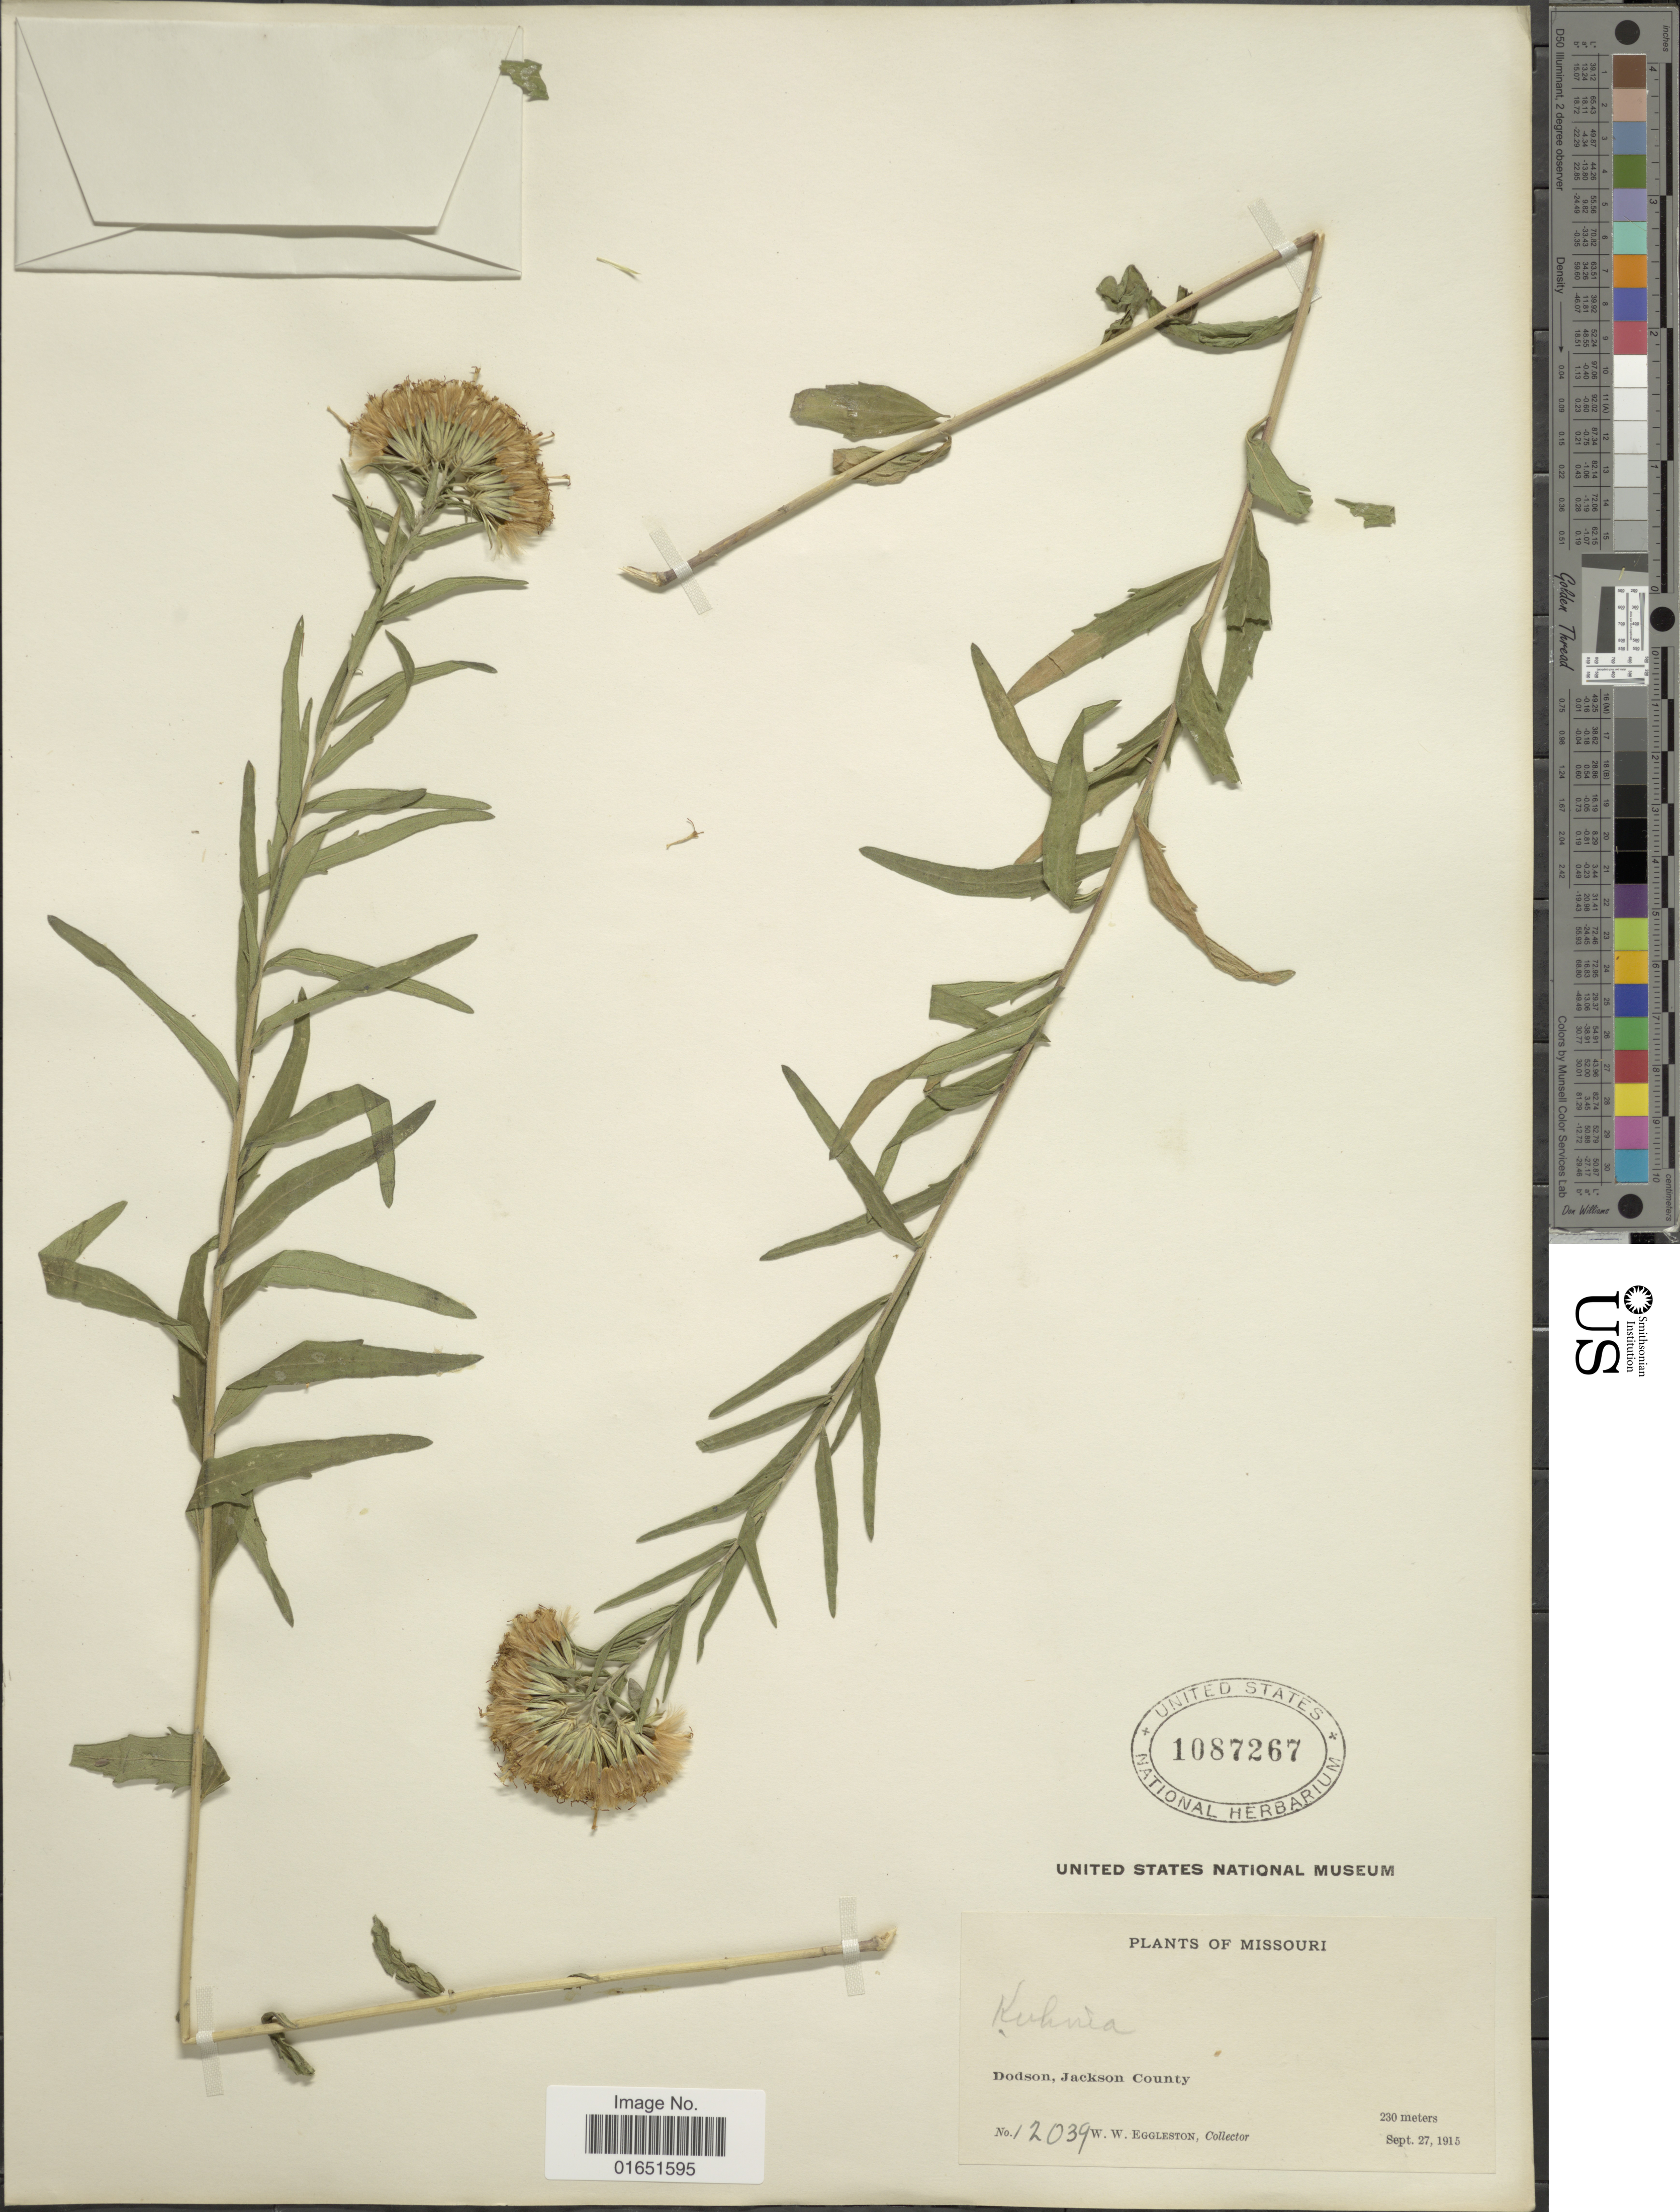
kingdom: Plantae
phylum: Tracheophyta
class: Magnoliopsida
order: Asterales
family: Asteraceae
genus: Brickellia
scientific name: Brickellia sp.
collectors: W. W. Eggleston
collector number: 12039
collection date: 1915-09-27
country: United States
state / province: Missouri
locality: Dodson, Jackson County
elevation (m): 230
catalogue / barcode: US 1087267